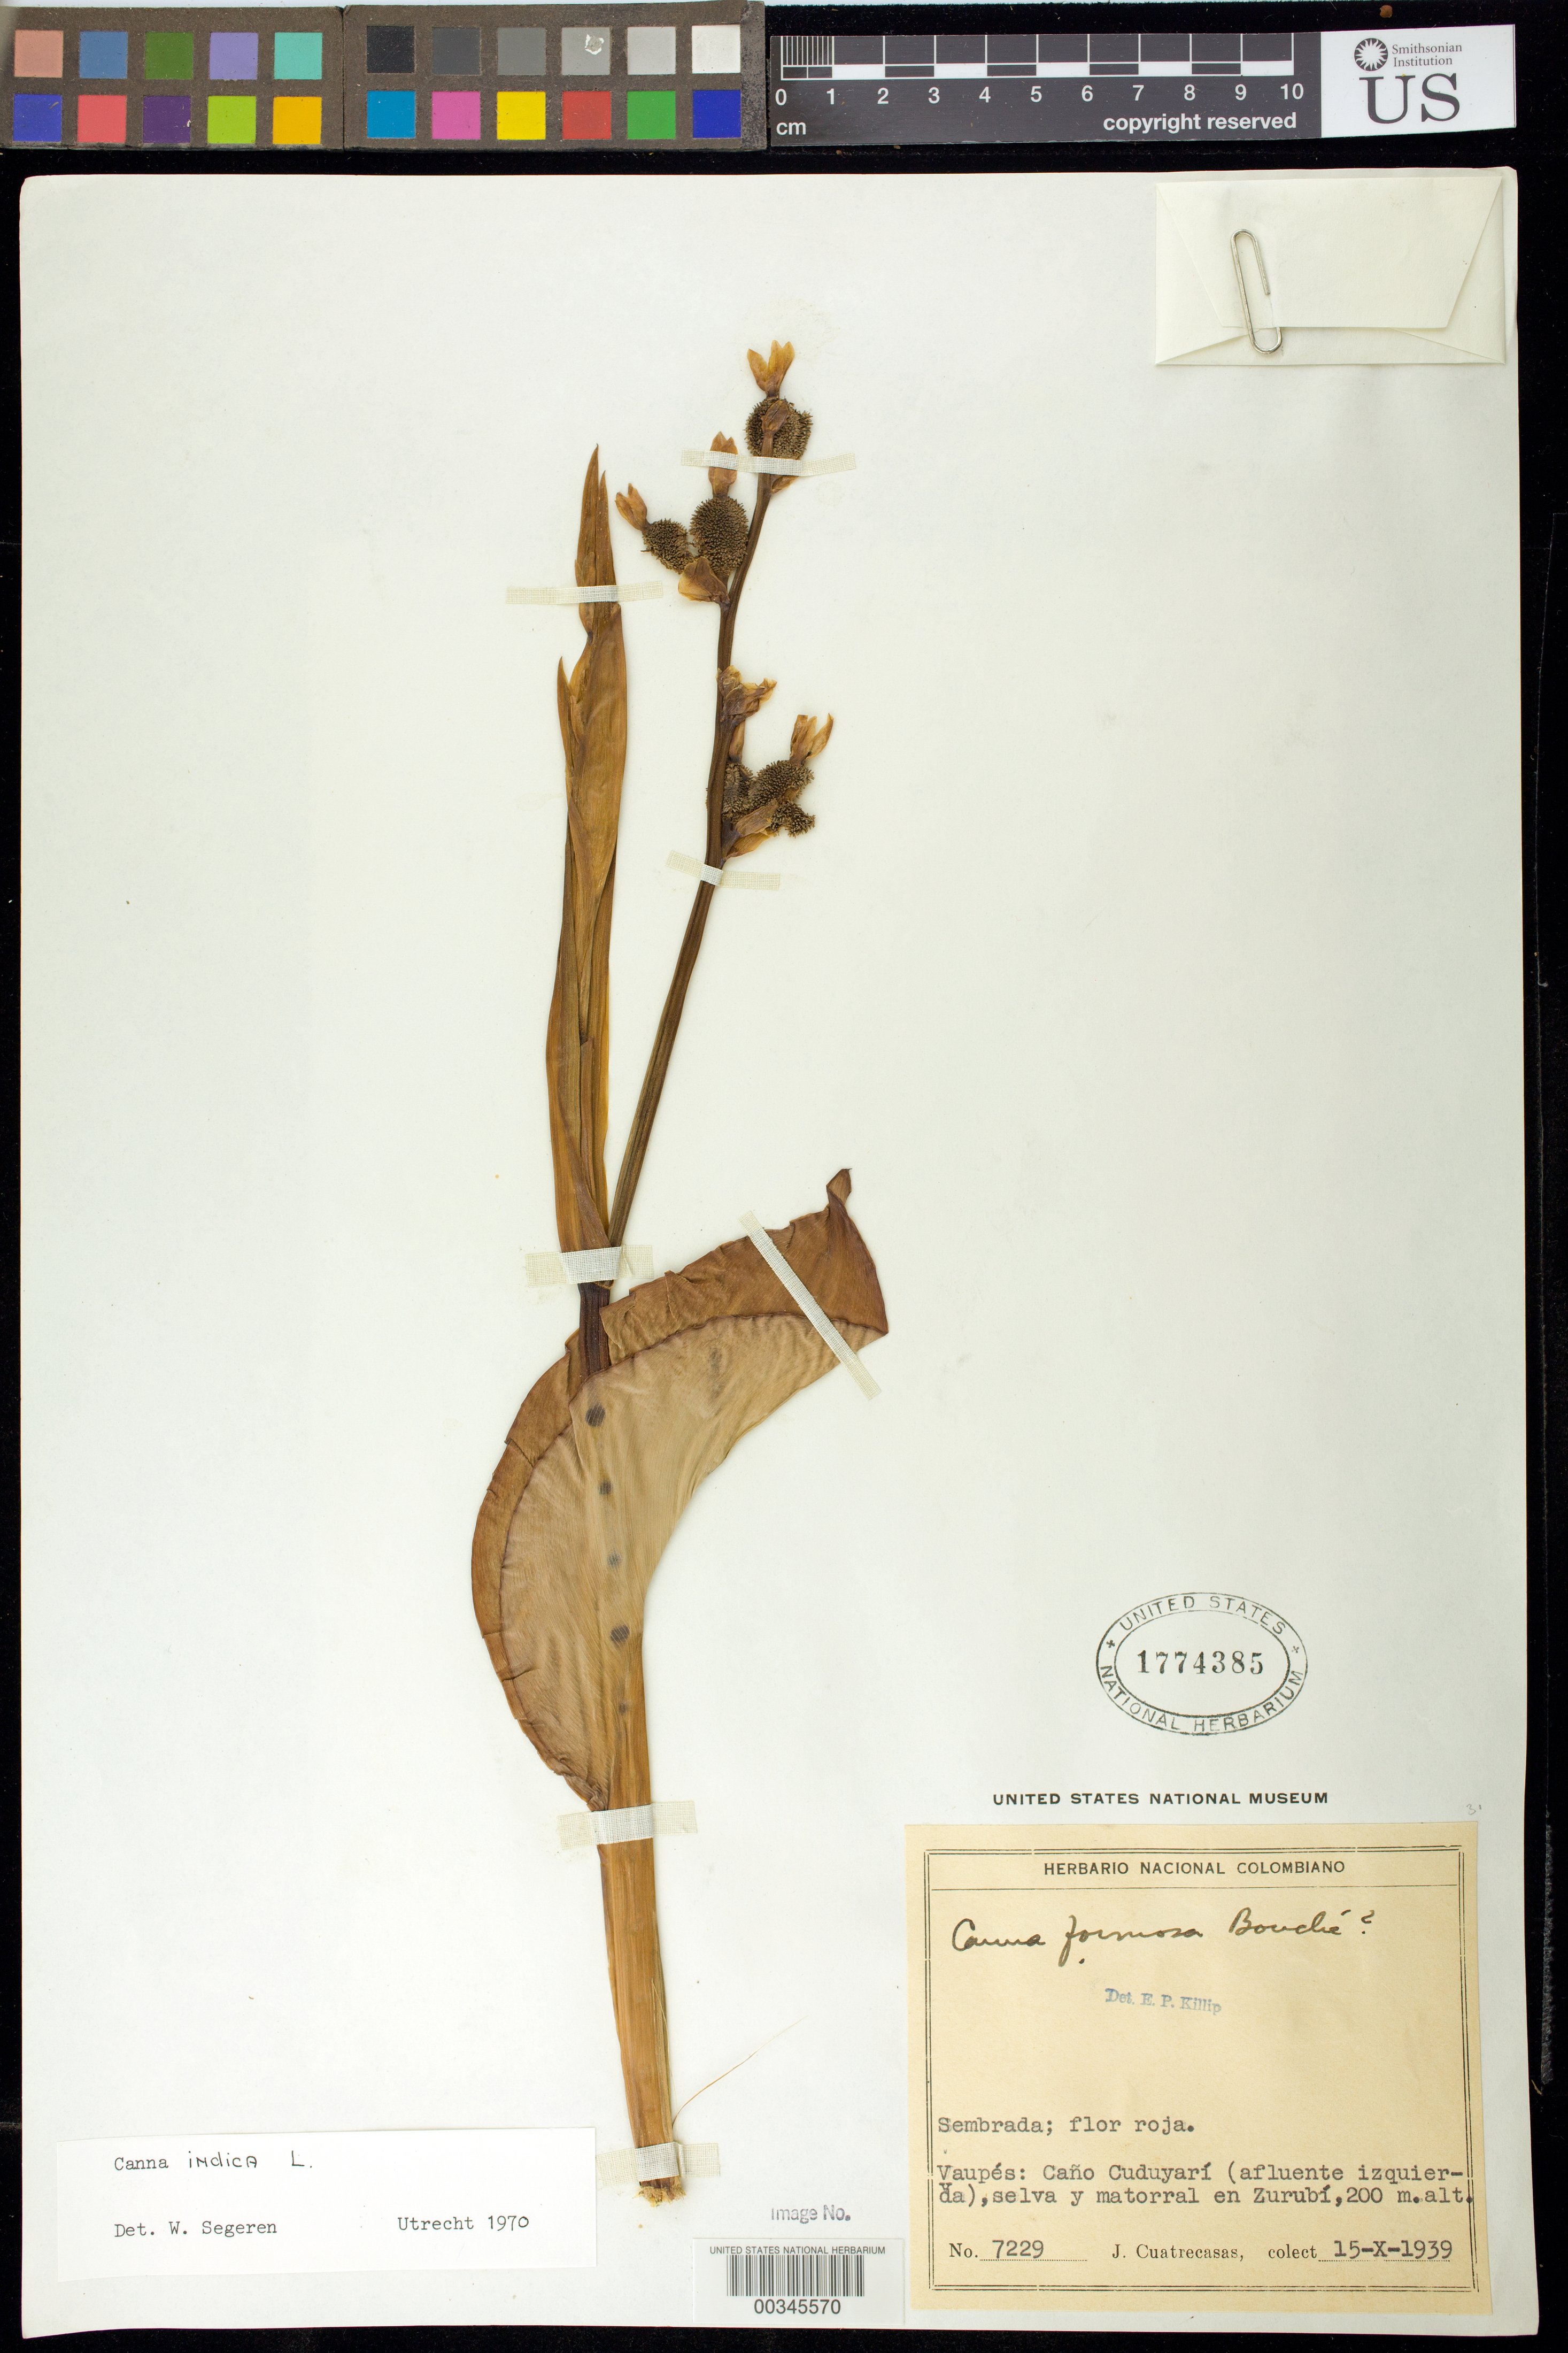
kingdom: Plantae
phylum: Tracheophyta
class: Liliopsida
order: Zingiberales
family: Cannaceae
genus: Canna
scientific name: Canna indica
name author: L.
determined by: Segeren, W.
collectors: J. Cuatrecasas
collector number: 7229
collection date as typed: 15 Oct 1939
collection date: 1939-10-15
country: Colombia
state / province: Vaupés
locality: Caño cuduyari (afluente Izquierda), selva y matorral en zurubi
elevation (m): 200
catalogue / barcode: US 1774385